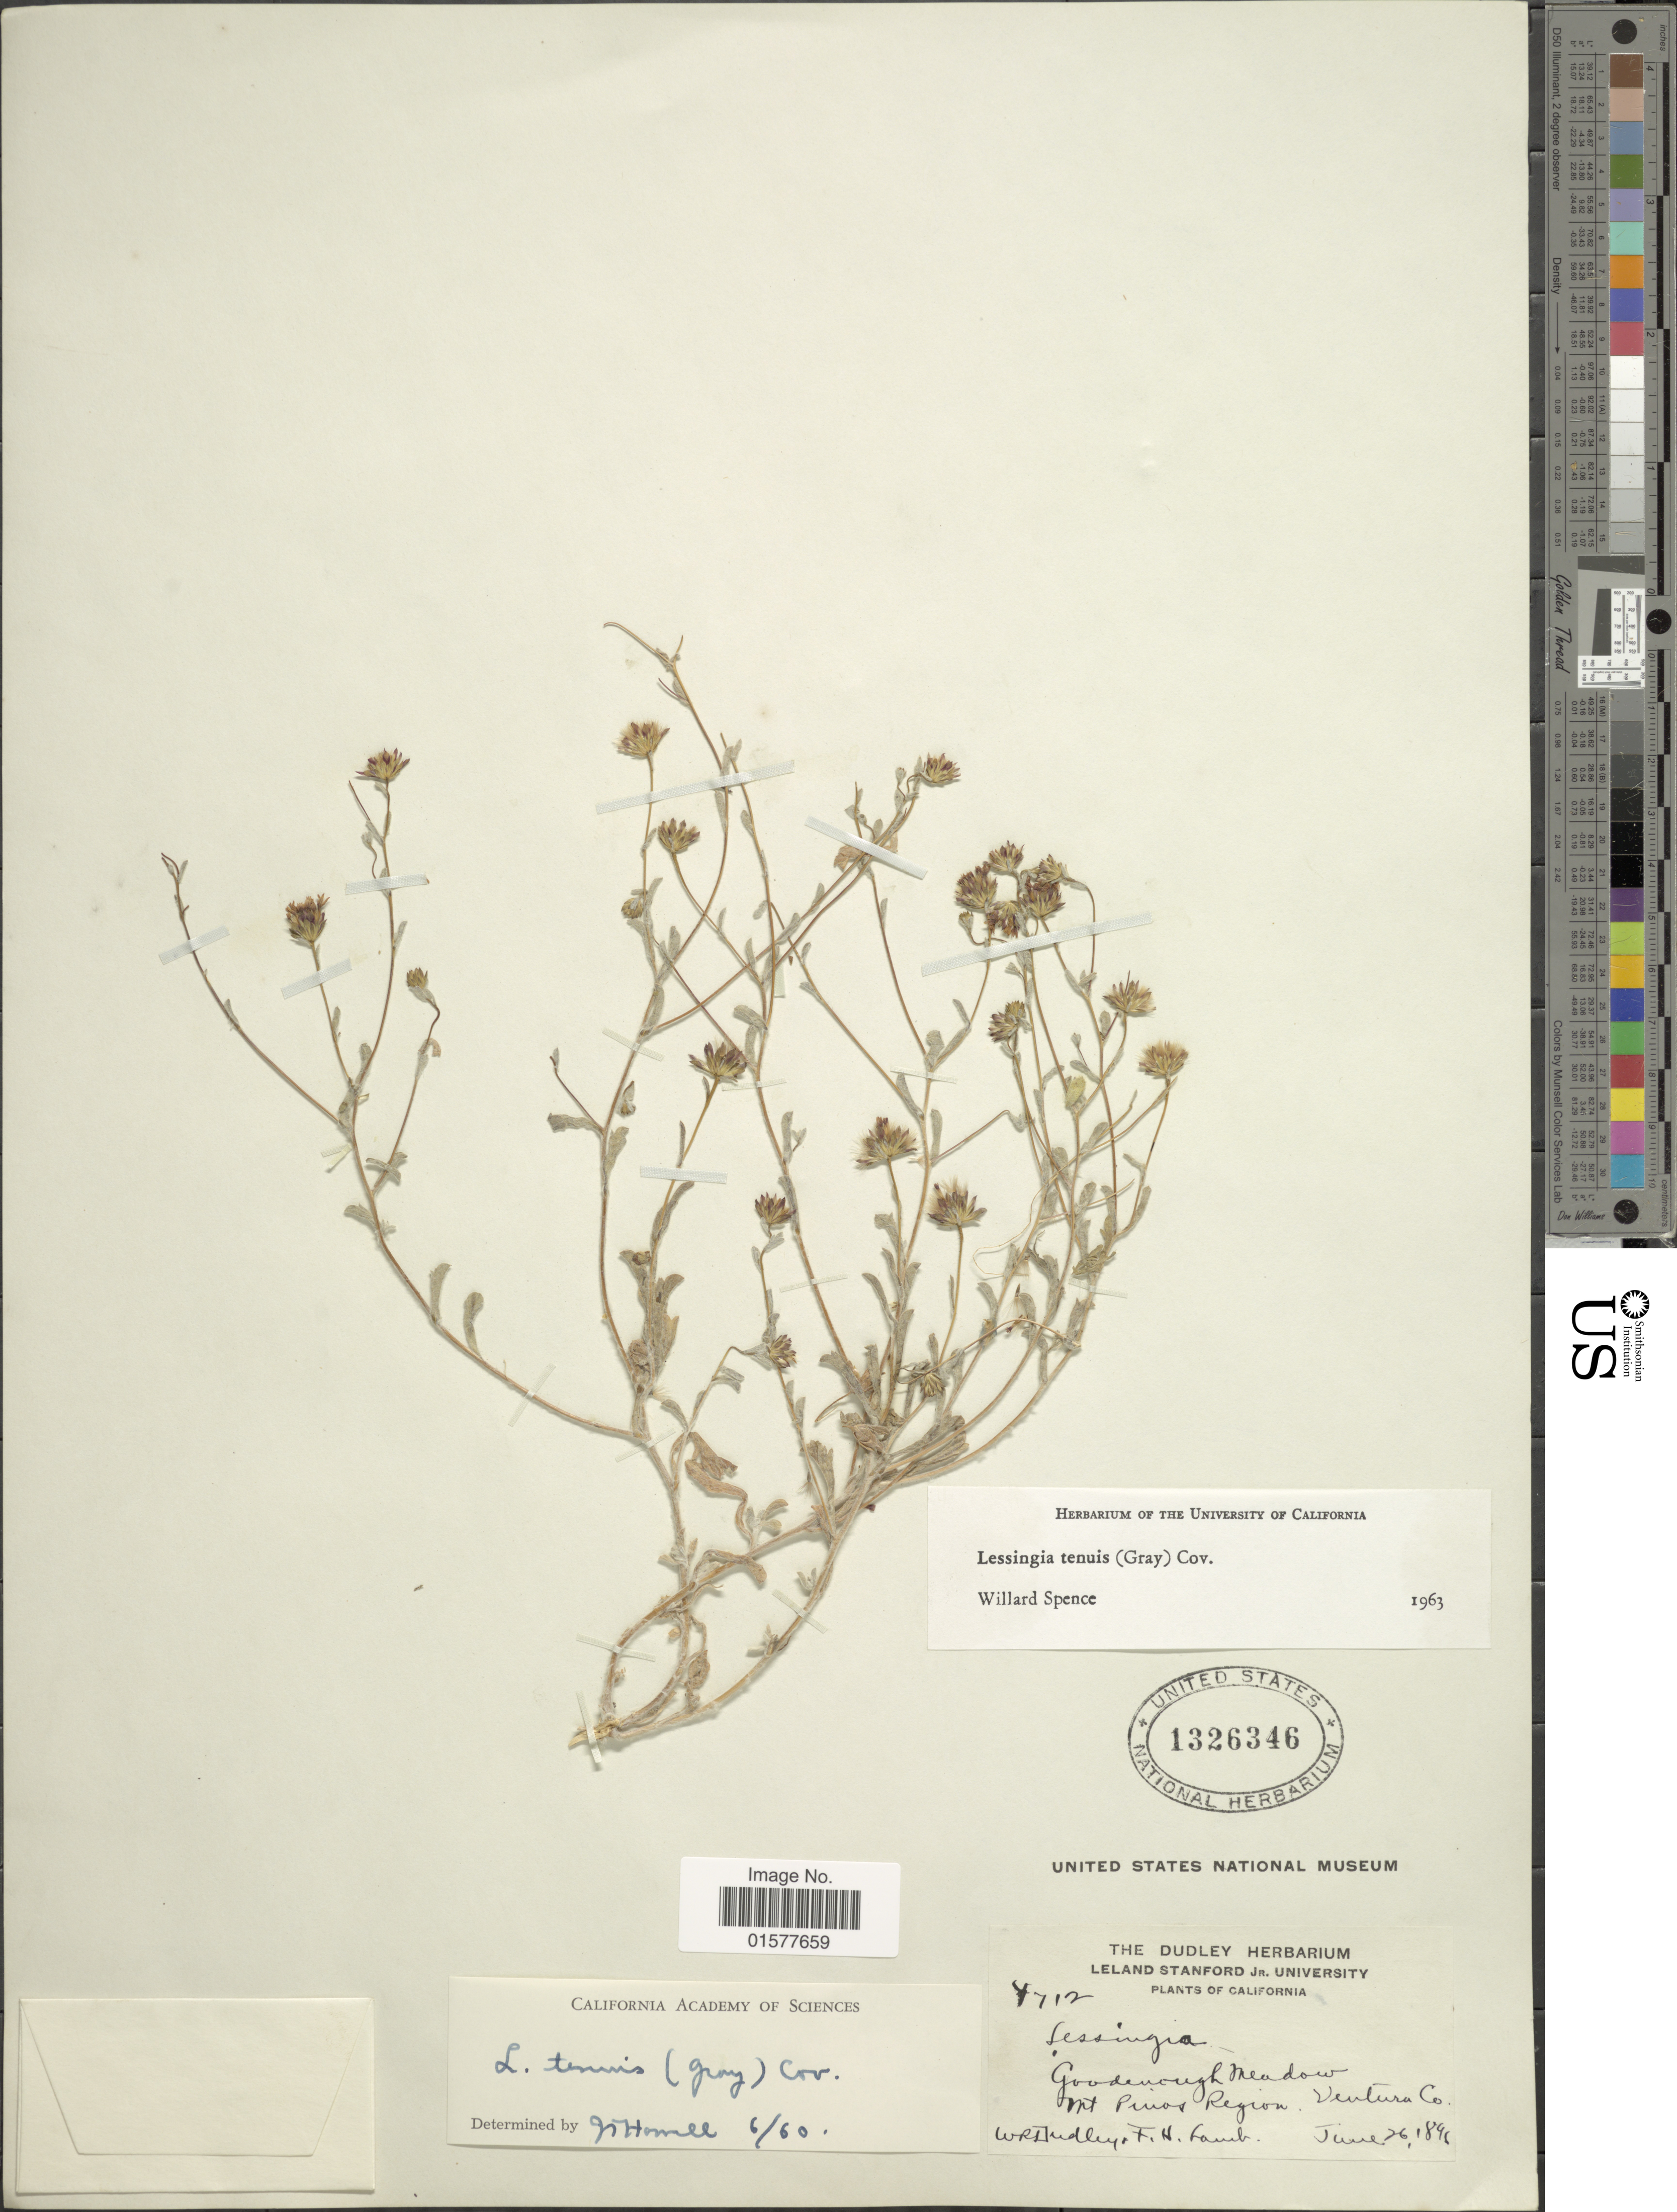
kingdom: Plantae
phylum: Tracheophyta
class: Magnoliopsida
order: Asterales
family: Asteraceae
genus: Lessingia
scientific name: Lessingia tenuis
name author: (A. Gray) Coville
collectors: W. Dudley & F. H. Lamb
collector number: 4712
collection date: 1896-06-26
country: United States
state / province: California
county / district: Ventura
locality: Goodenough Meadow, Mt. Pinos Region, Ventura Co.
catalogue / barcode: US 1326346